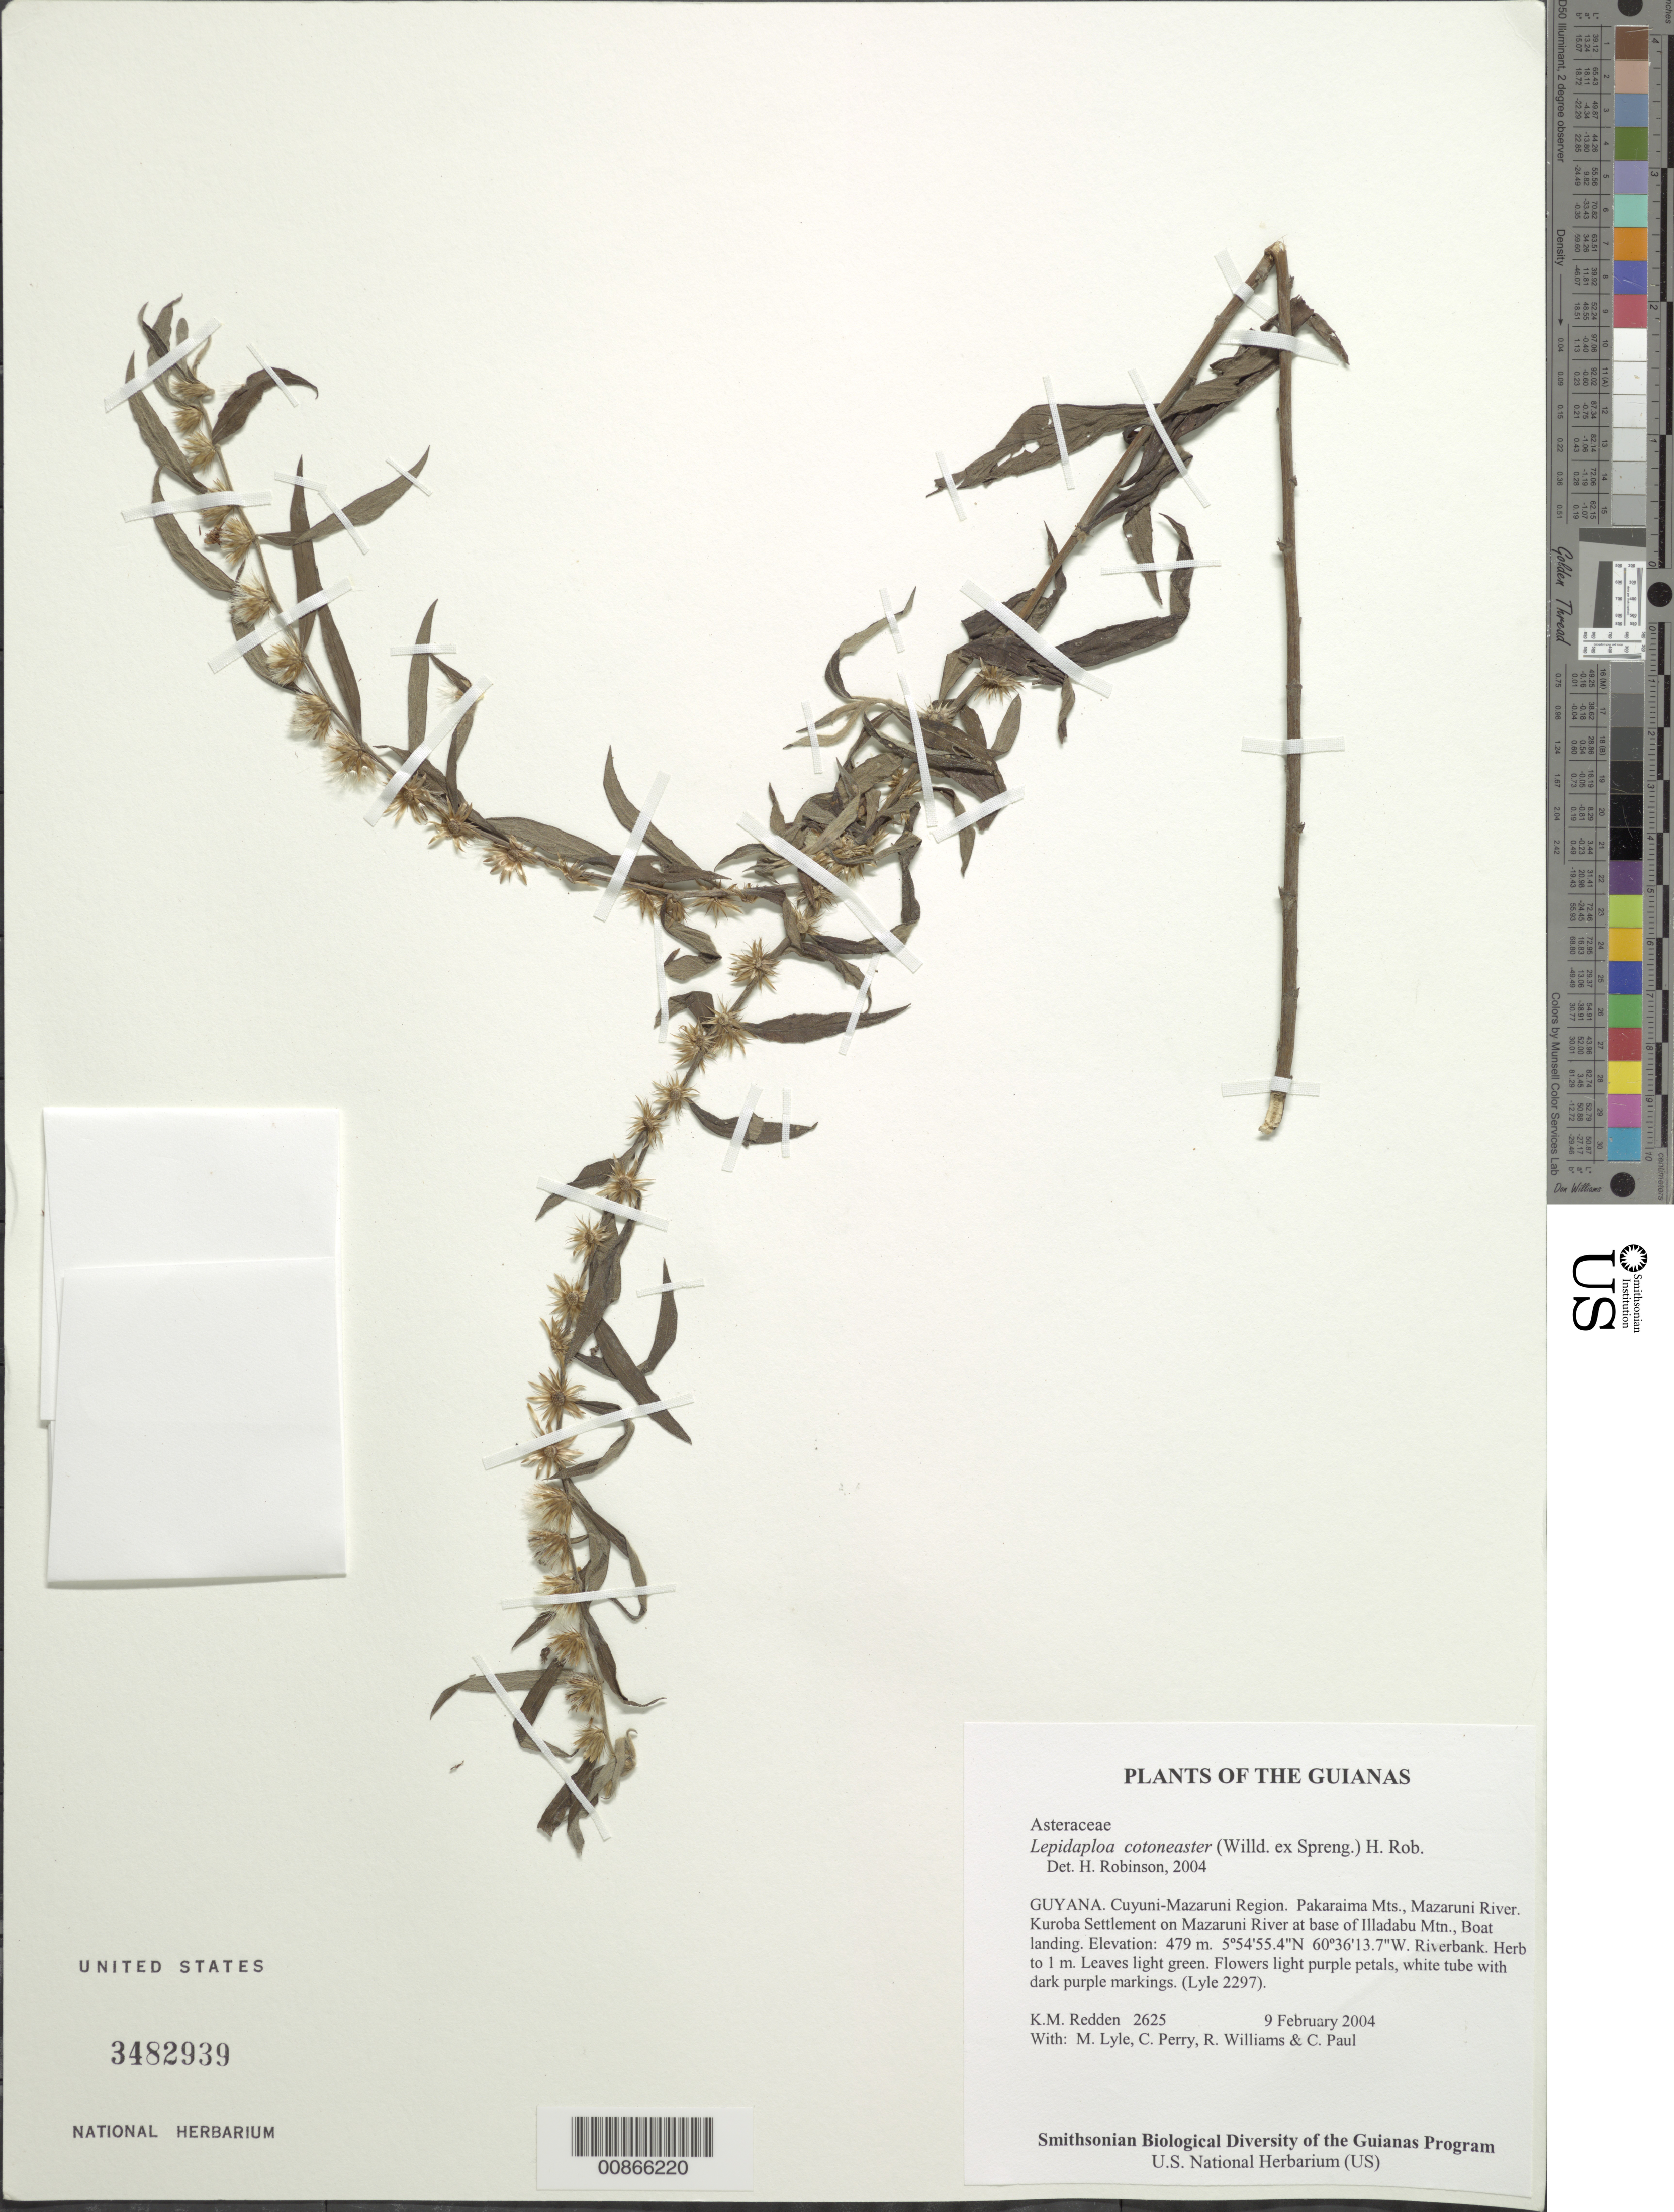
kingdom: Plantae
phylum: Tracheophyta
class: Magnoliopsida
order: Asterales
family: Asteraceae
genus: Lepidaploa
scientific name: Lepidaploa cotoneaster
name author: (Willd. ex Spreng.) H. Rob.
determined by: Robinson, Harold E., (US)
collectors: K. M. Redden, M. Lyle, C. Perry, R. Williams & C. Paul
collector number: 2625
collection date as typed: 9 February 2004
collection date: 2004-02-09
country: Guyana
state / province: Cuyuni-Mazaruni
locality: Pakaraima Mts., Mazaruni River. Kuroba Settlement on Mazaruni River at base of Illadabu Mtn., Boat landing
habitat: Riverbank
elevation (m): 479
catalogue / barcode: US 3482939